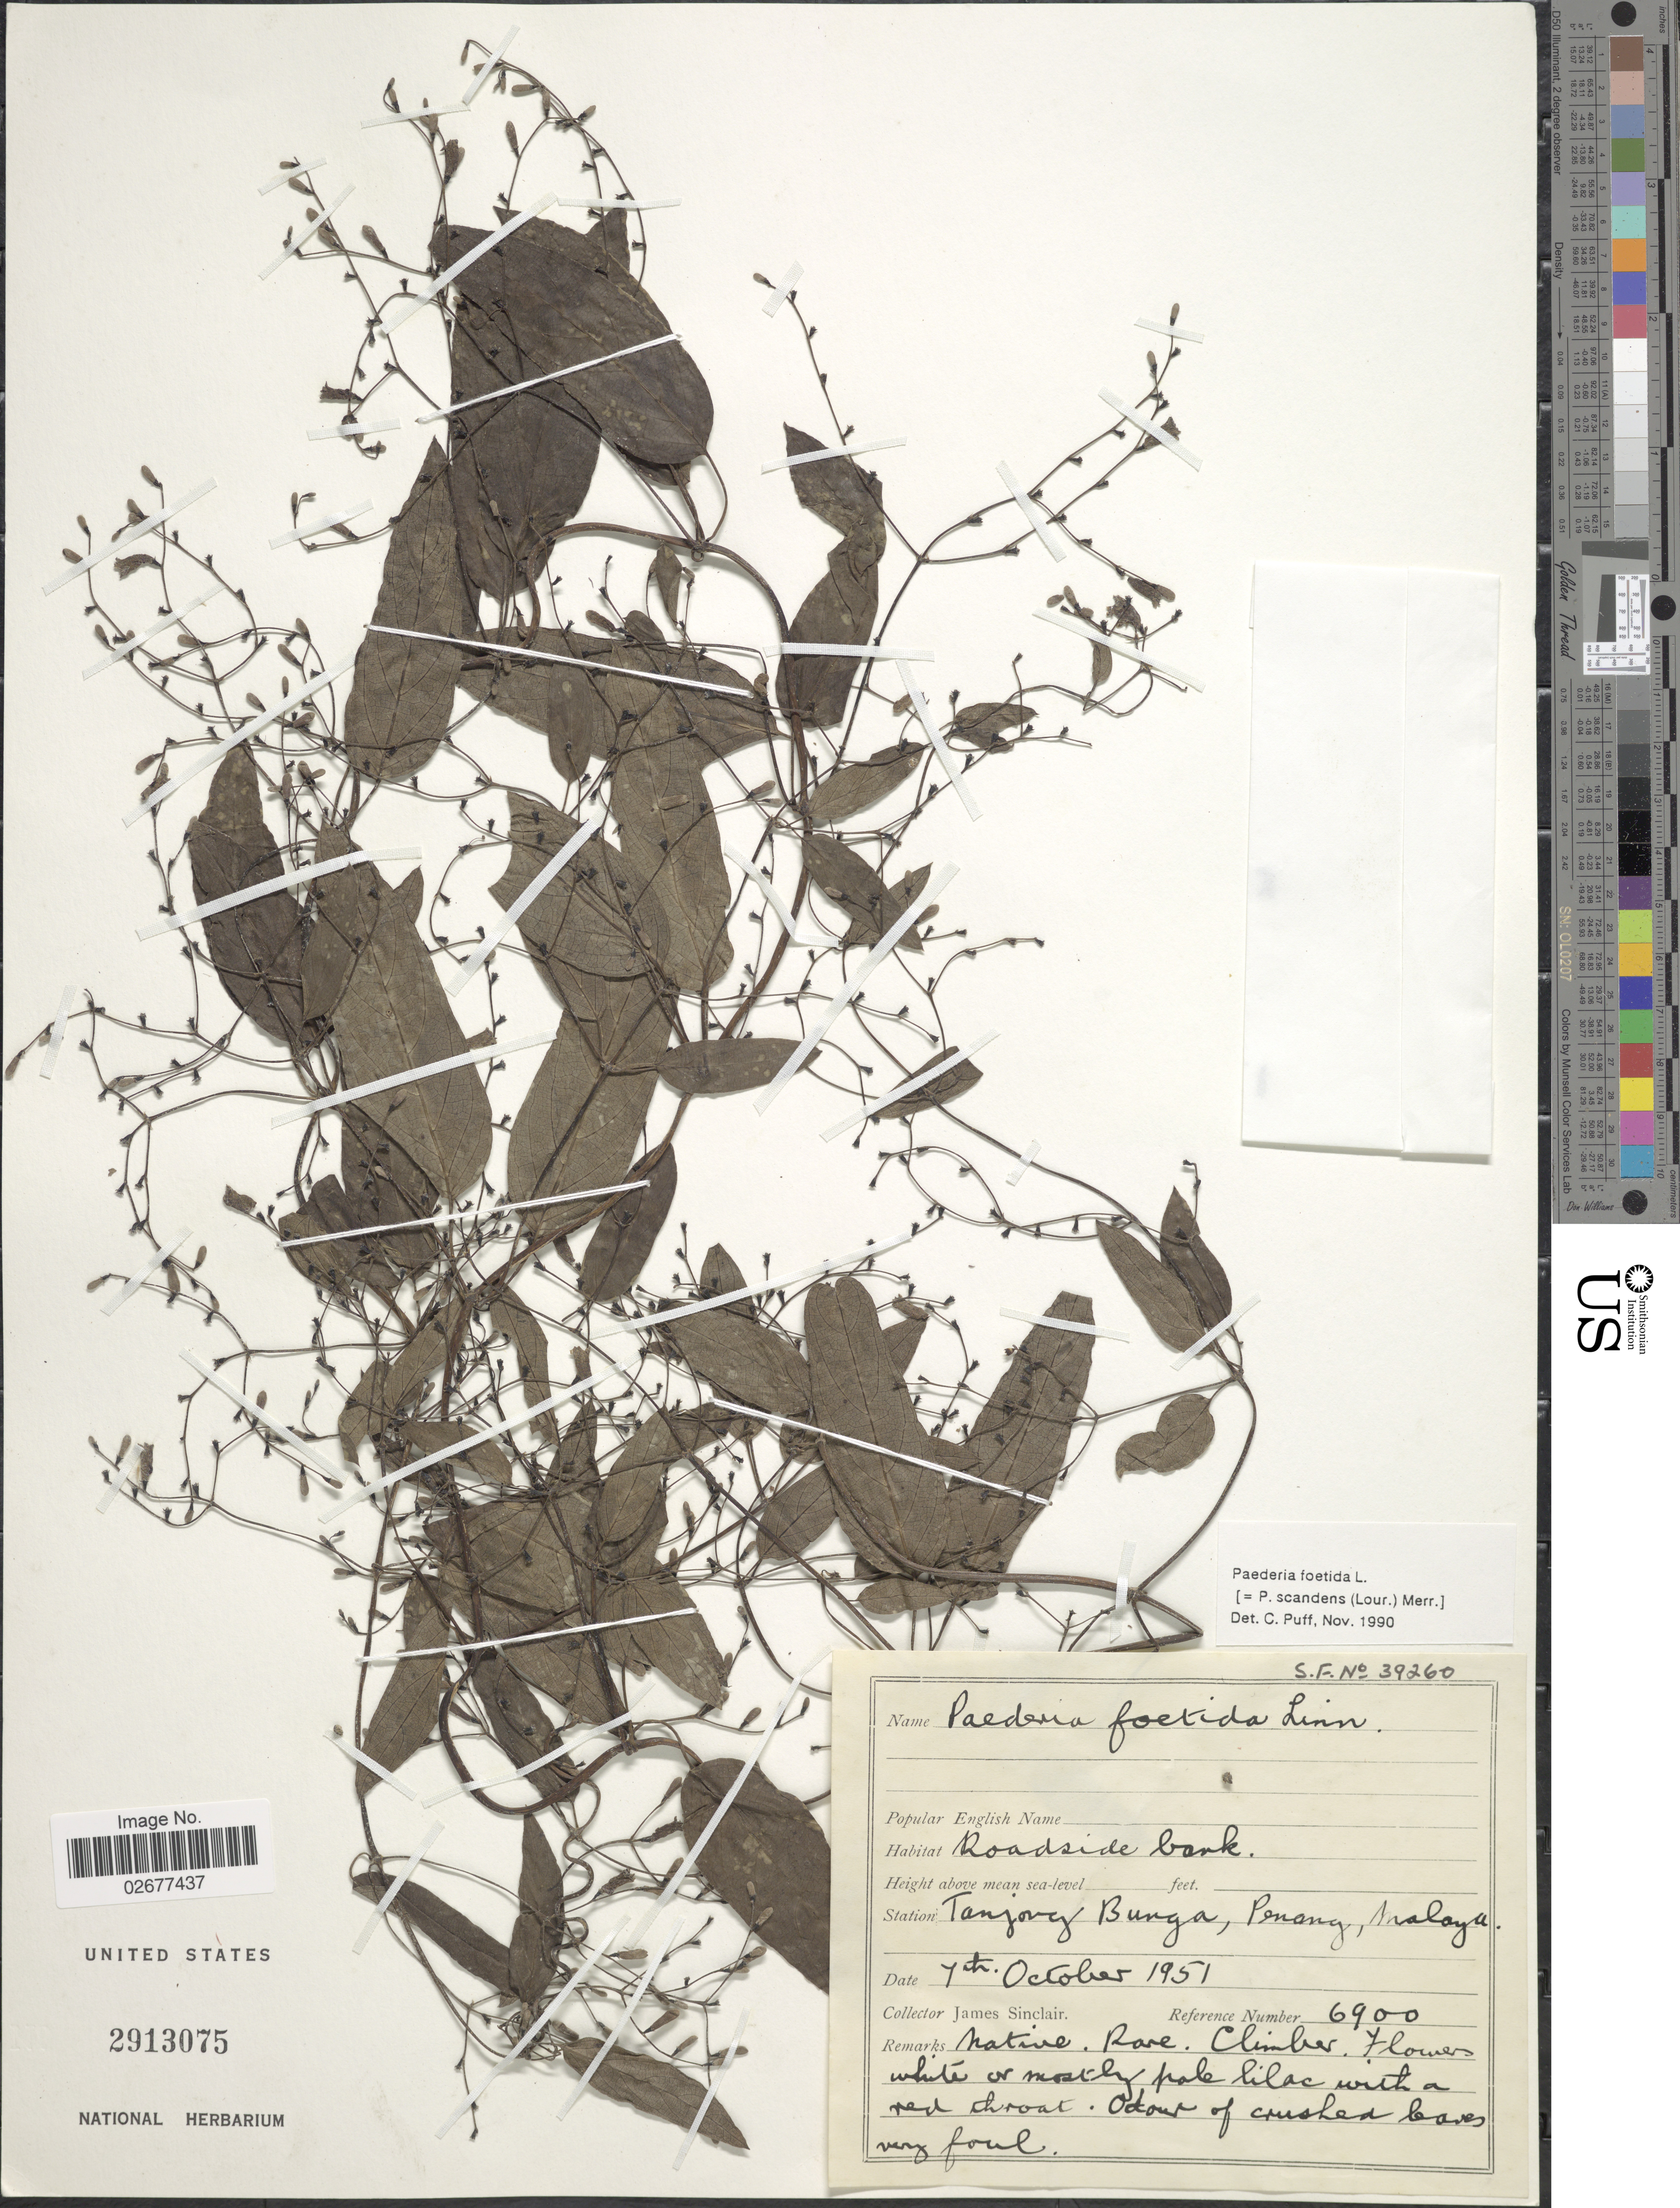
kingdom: Plantae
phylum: Tracheophyta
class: Magnoliopsida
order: Gentianales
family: Rubiaceae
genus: Paederia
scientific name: Paederia foetida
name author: L.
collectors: J. Sinclair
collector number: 6900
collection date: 1951-10-07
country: Malaysia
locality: Tanjong Burga, Penang, Malaya.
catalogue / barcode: US 2913075